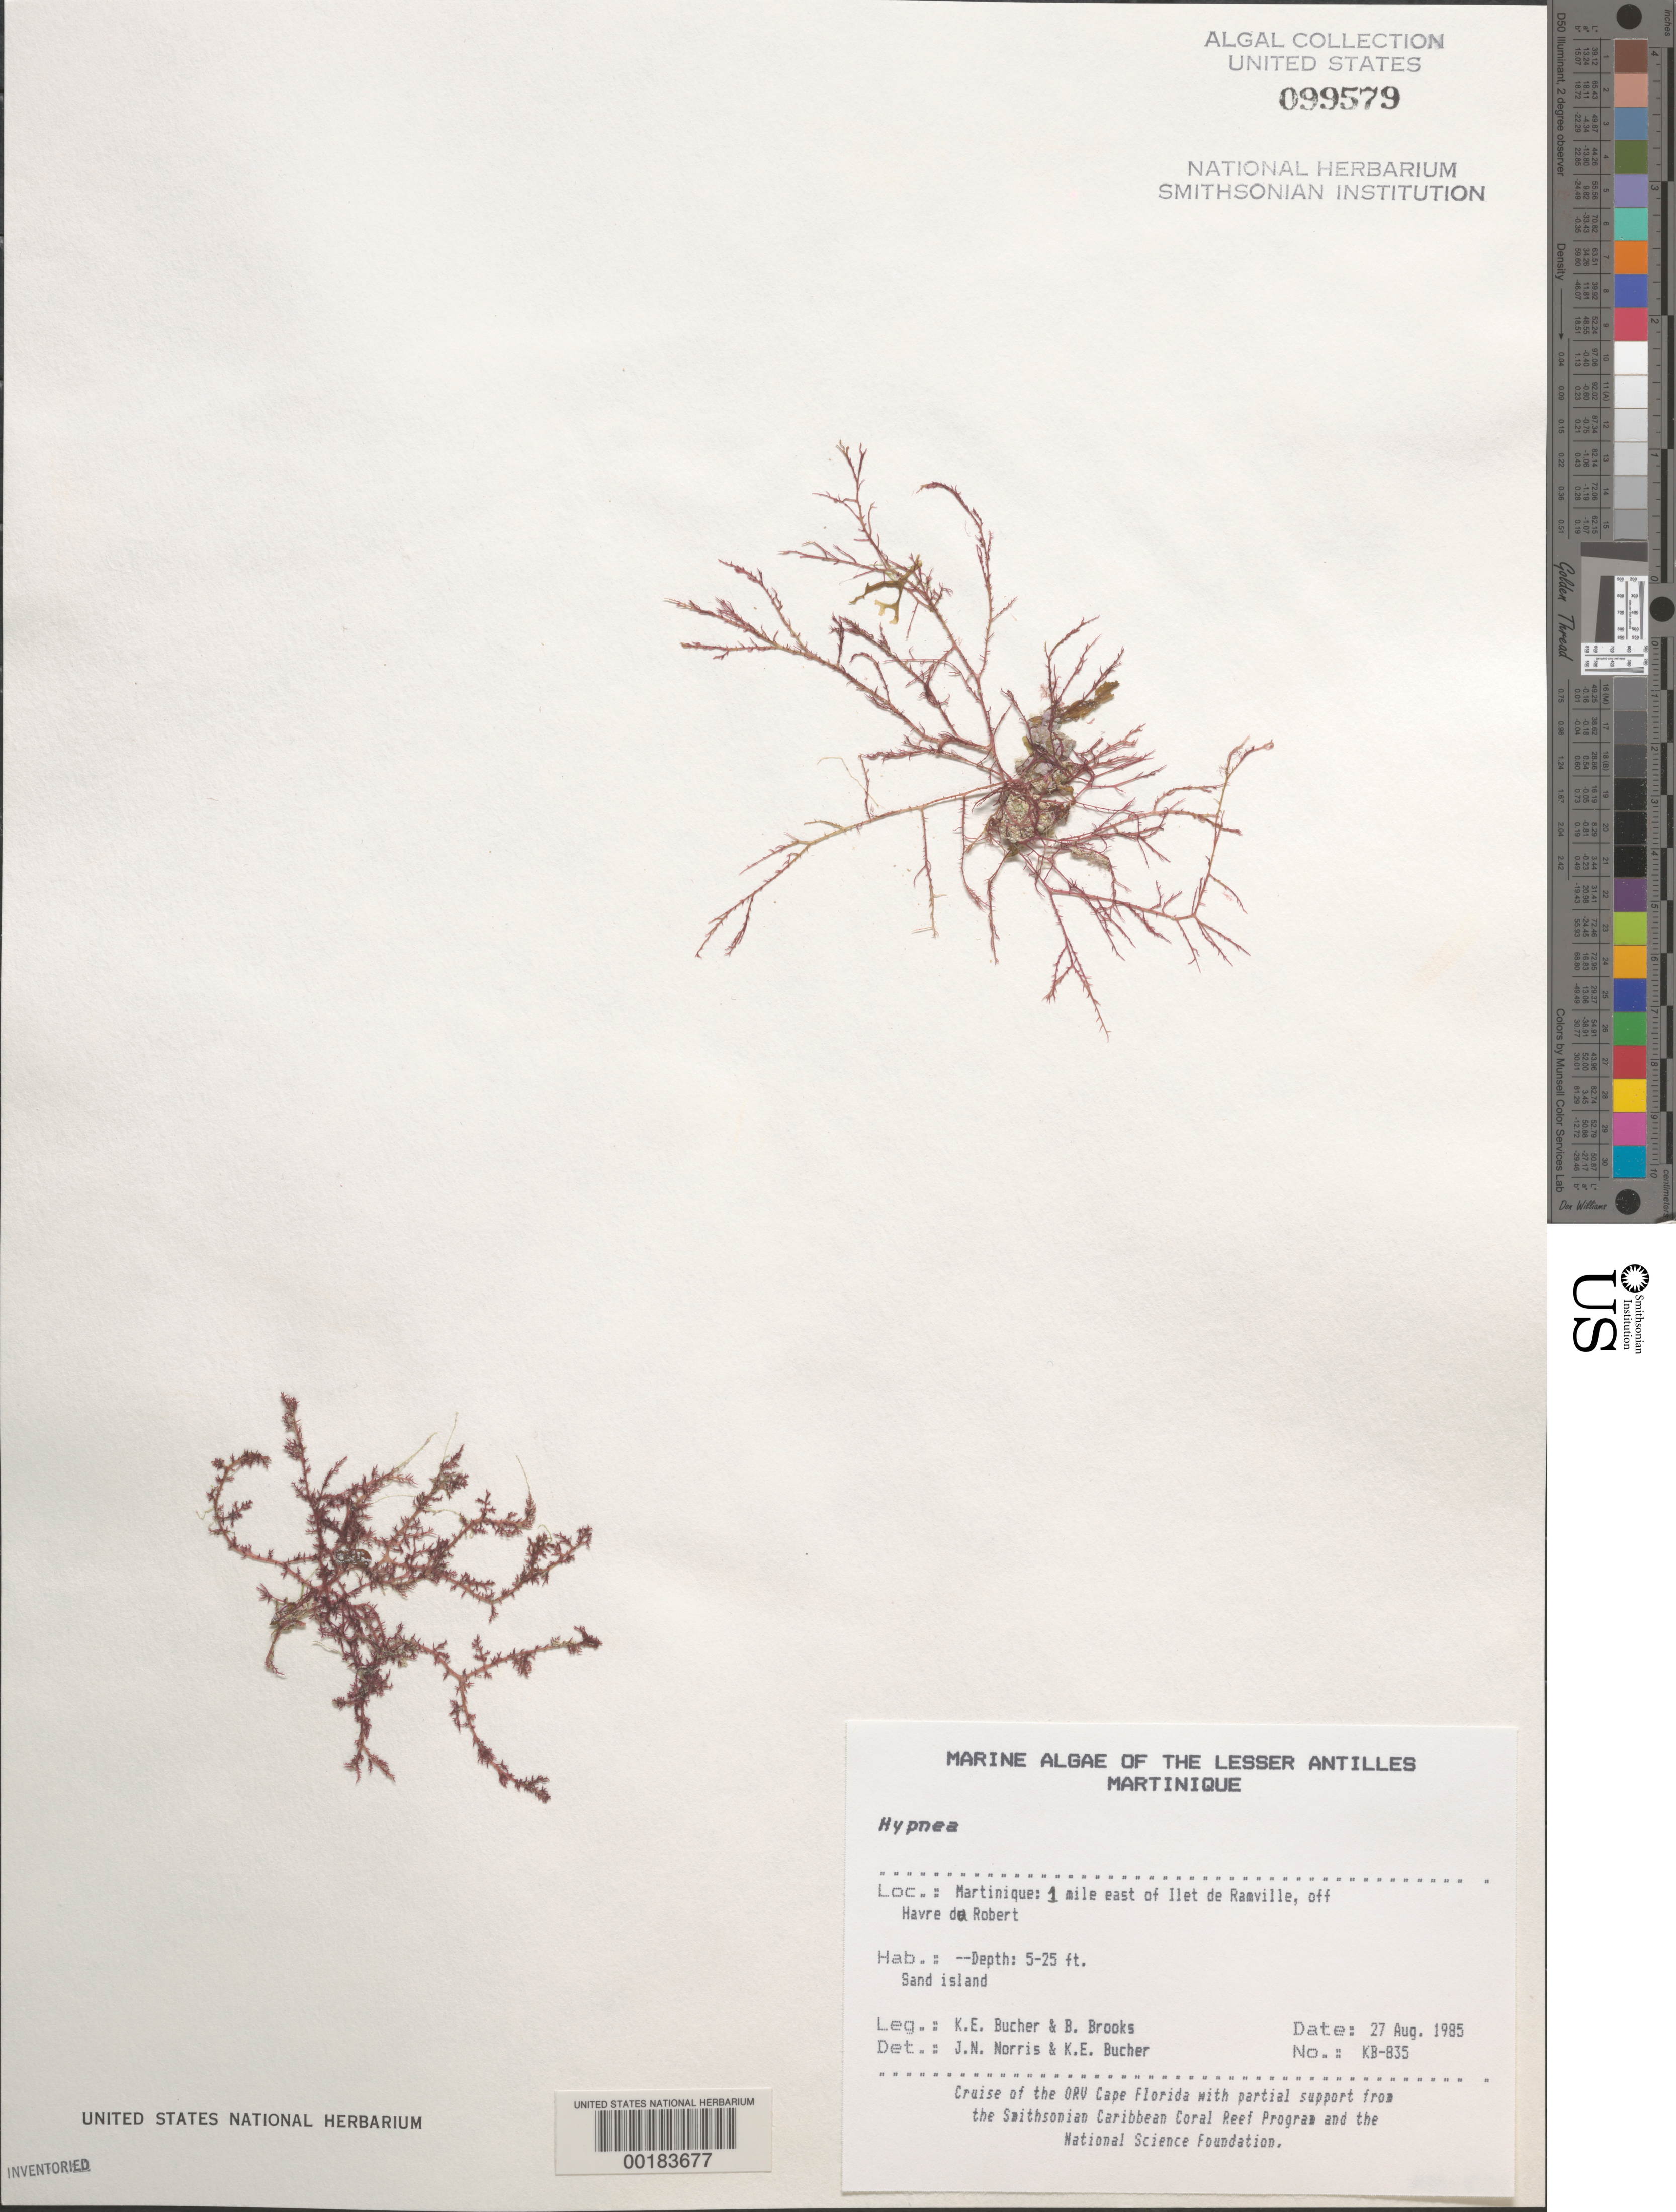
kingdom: Plantae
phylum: Rhodophyta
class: Florideophyceae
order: Gigartinales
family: Cystocloniaceae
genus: Hypnea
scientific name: Hypnea sp.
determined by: Norris, J. N.; Bucher, K. E.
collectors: K. E. Bucher & B. Brooks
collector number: KB-835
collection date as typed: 27 Aug 1985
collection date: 1985-08-27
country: Martinique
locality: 1 mile east of Ilet de Ramville, off Havre du Robert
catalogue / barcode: US 99579